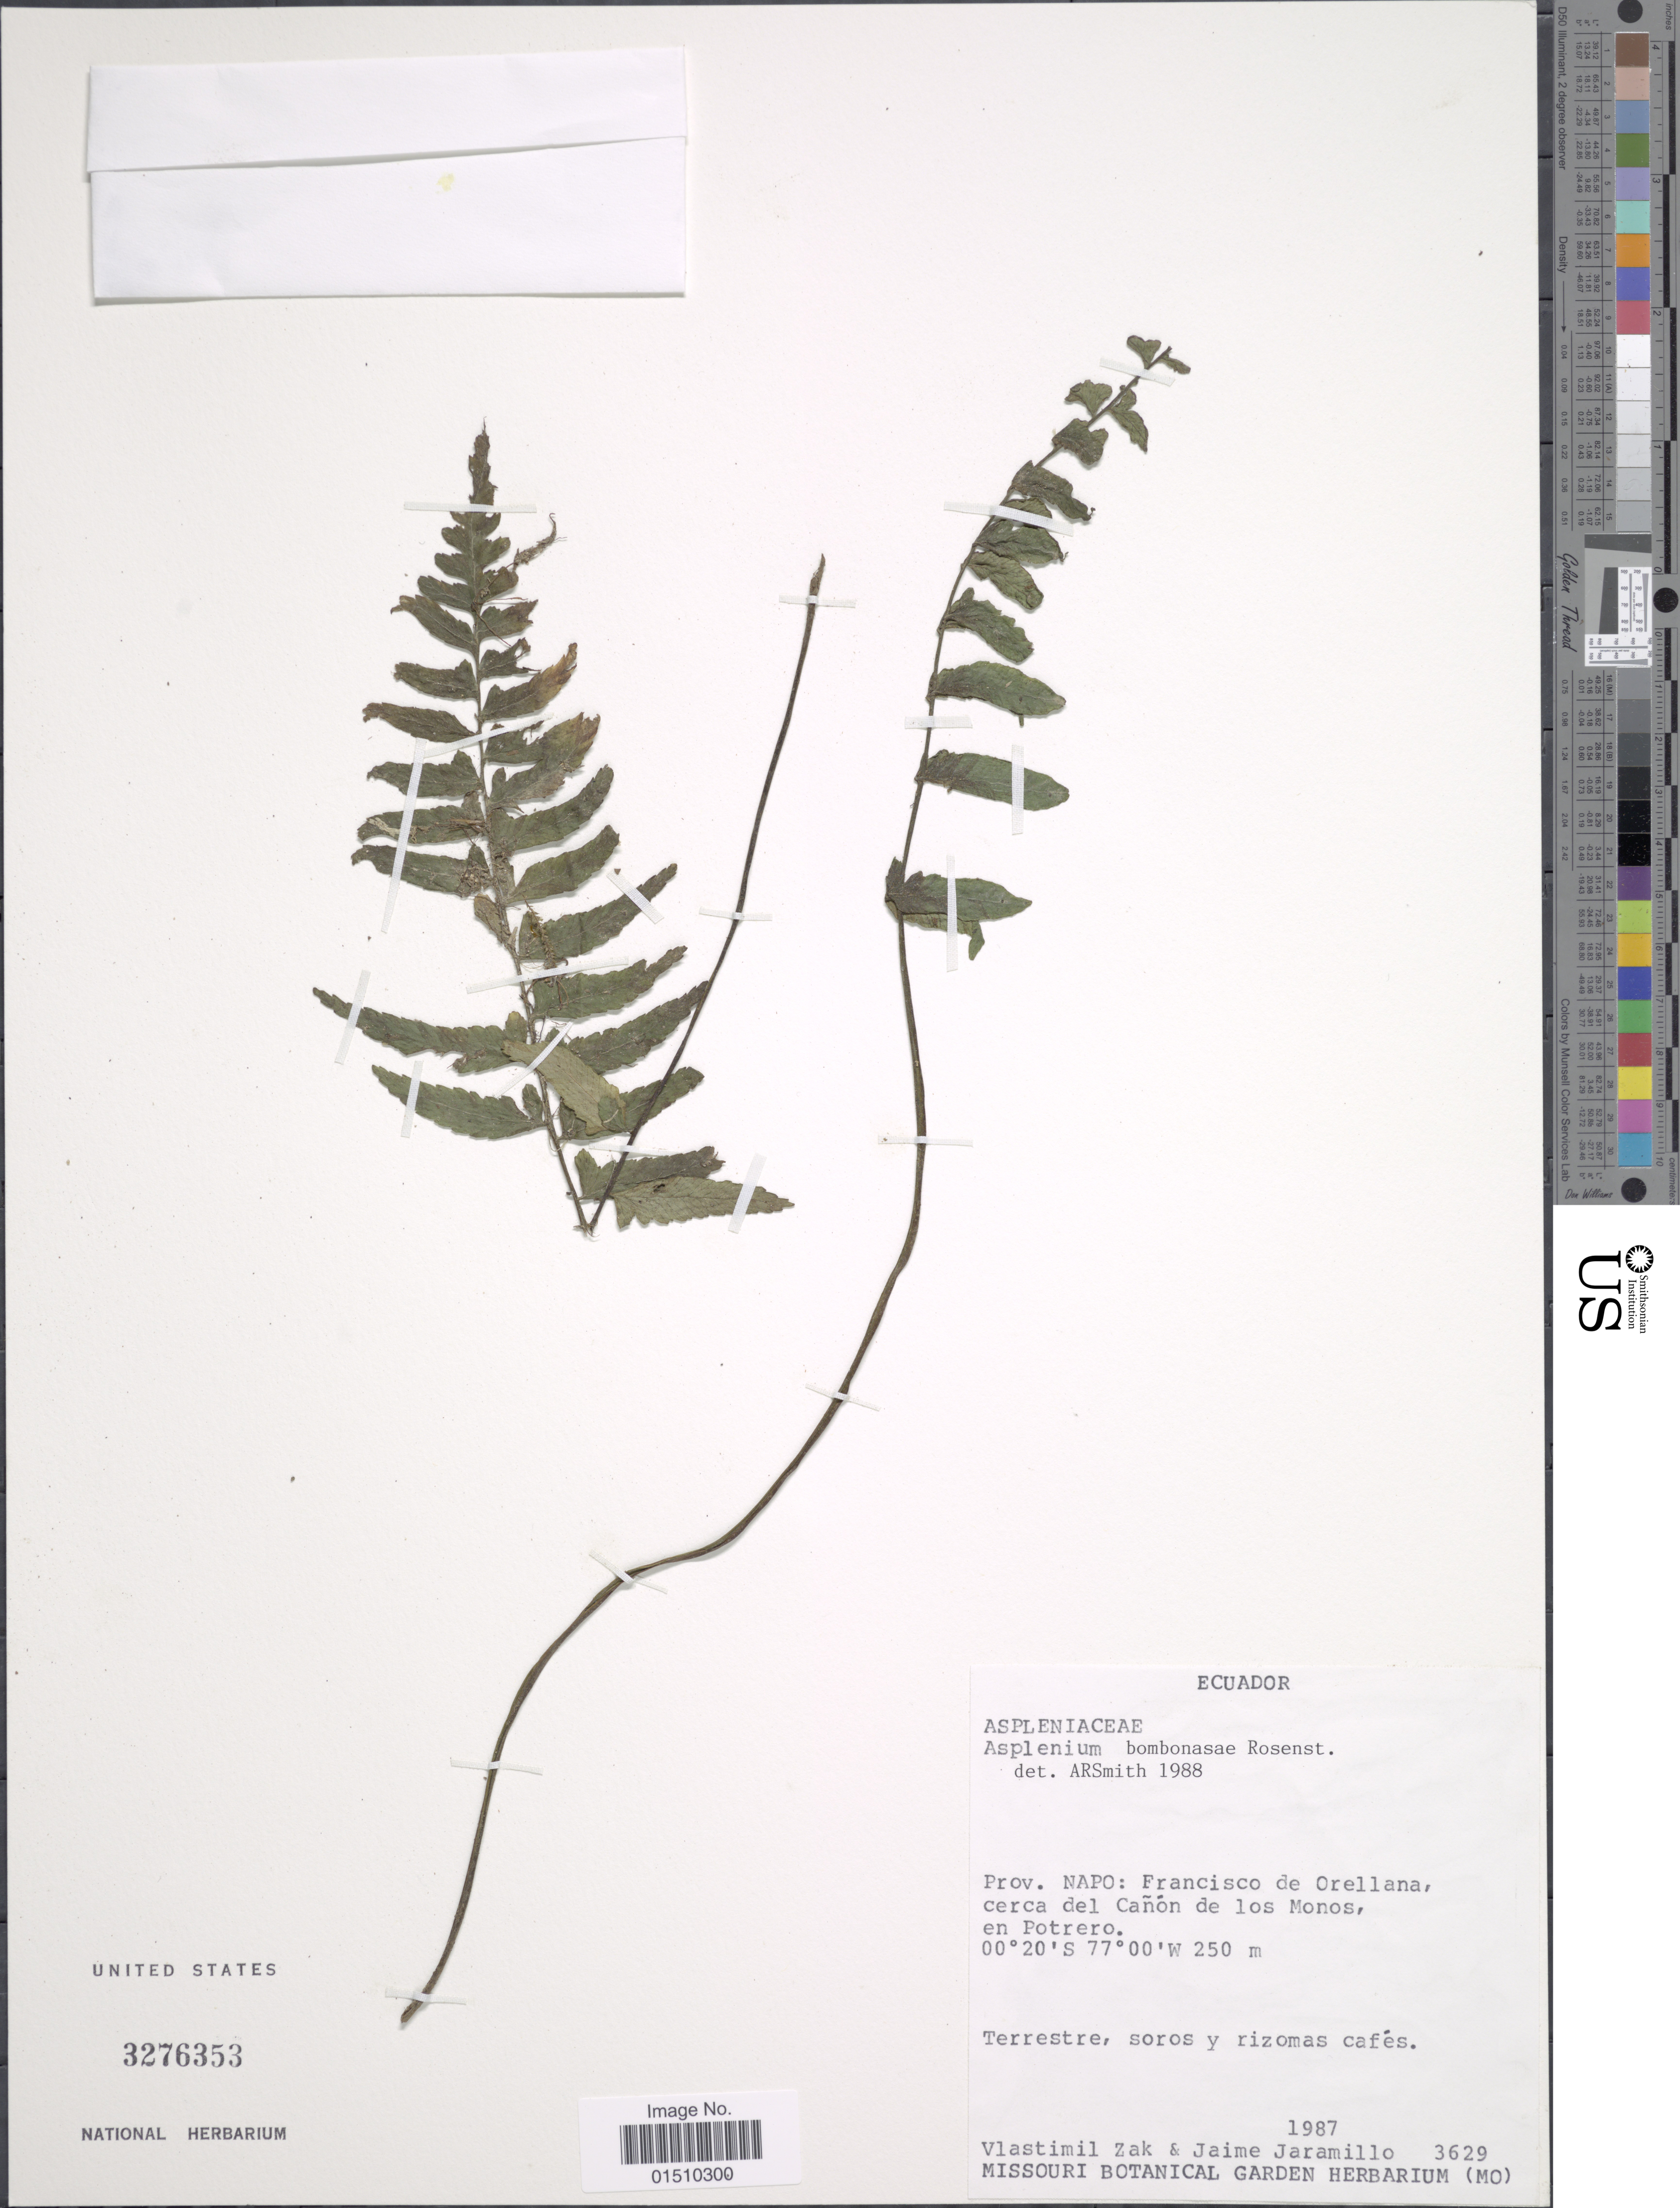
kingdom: Plantae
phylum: Tracheophyta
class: Polypodiopsida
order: Polypodiales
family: Aspleniaceae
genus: Asplenium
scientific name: Asplenium bombonasae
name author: Rosenst.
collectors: V. Zak & J. Jaramillo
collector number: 3629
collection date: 1987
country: Ecuador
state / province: Napo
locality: Ecuador, Francisco de Orellana, creca del Cañon de los Monos en Potrero.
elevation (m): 250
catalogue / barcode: US 3276353